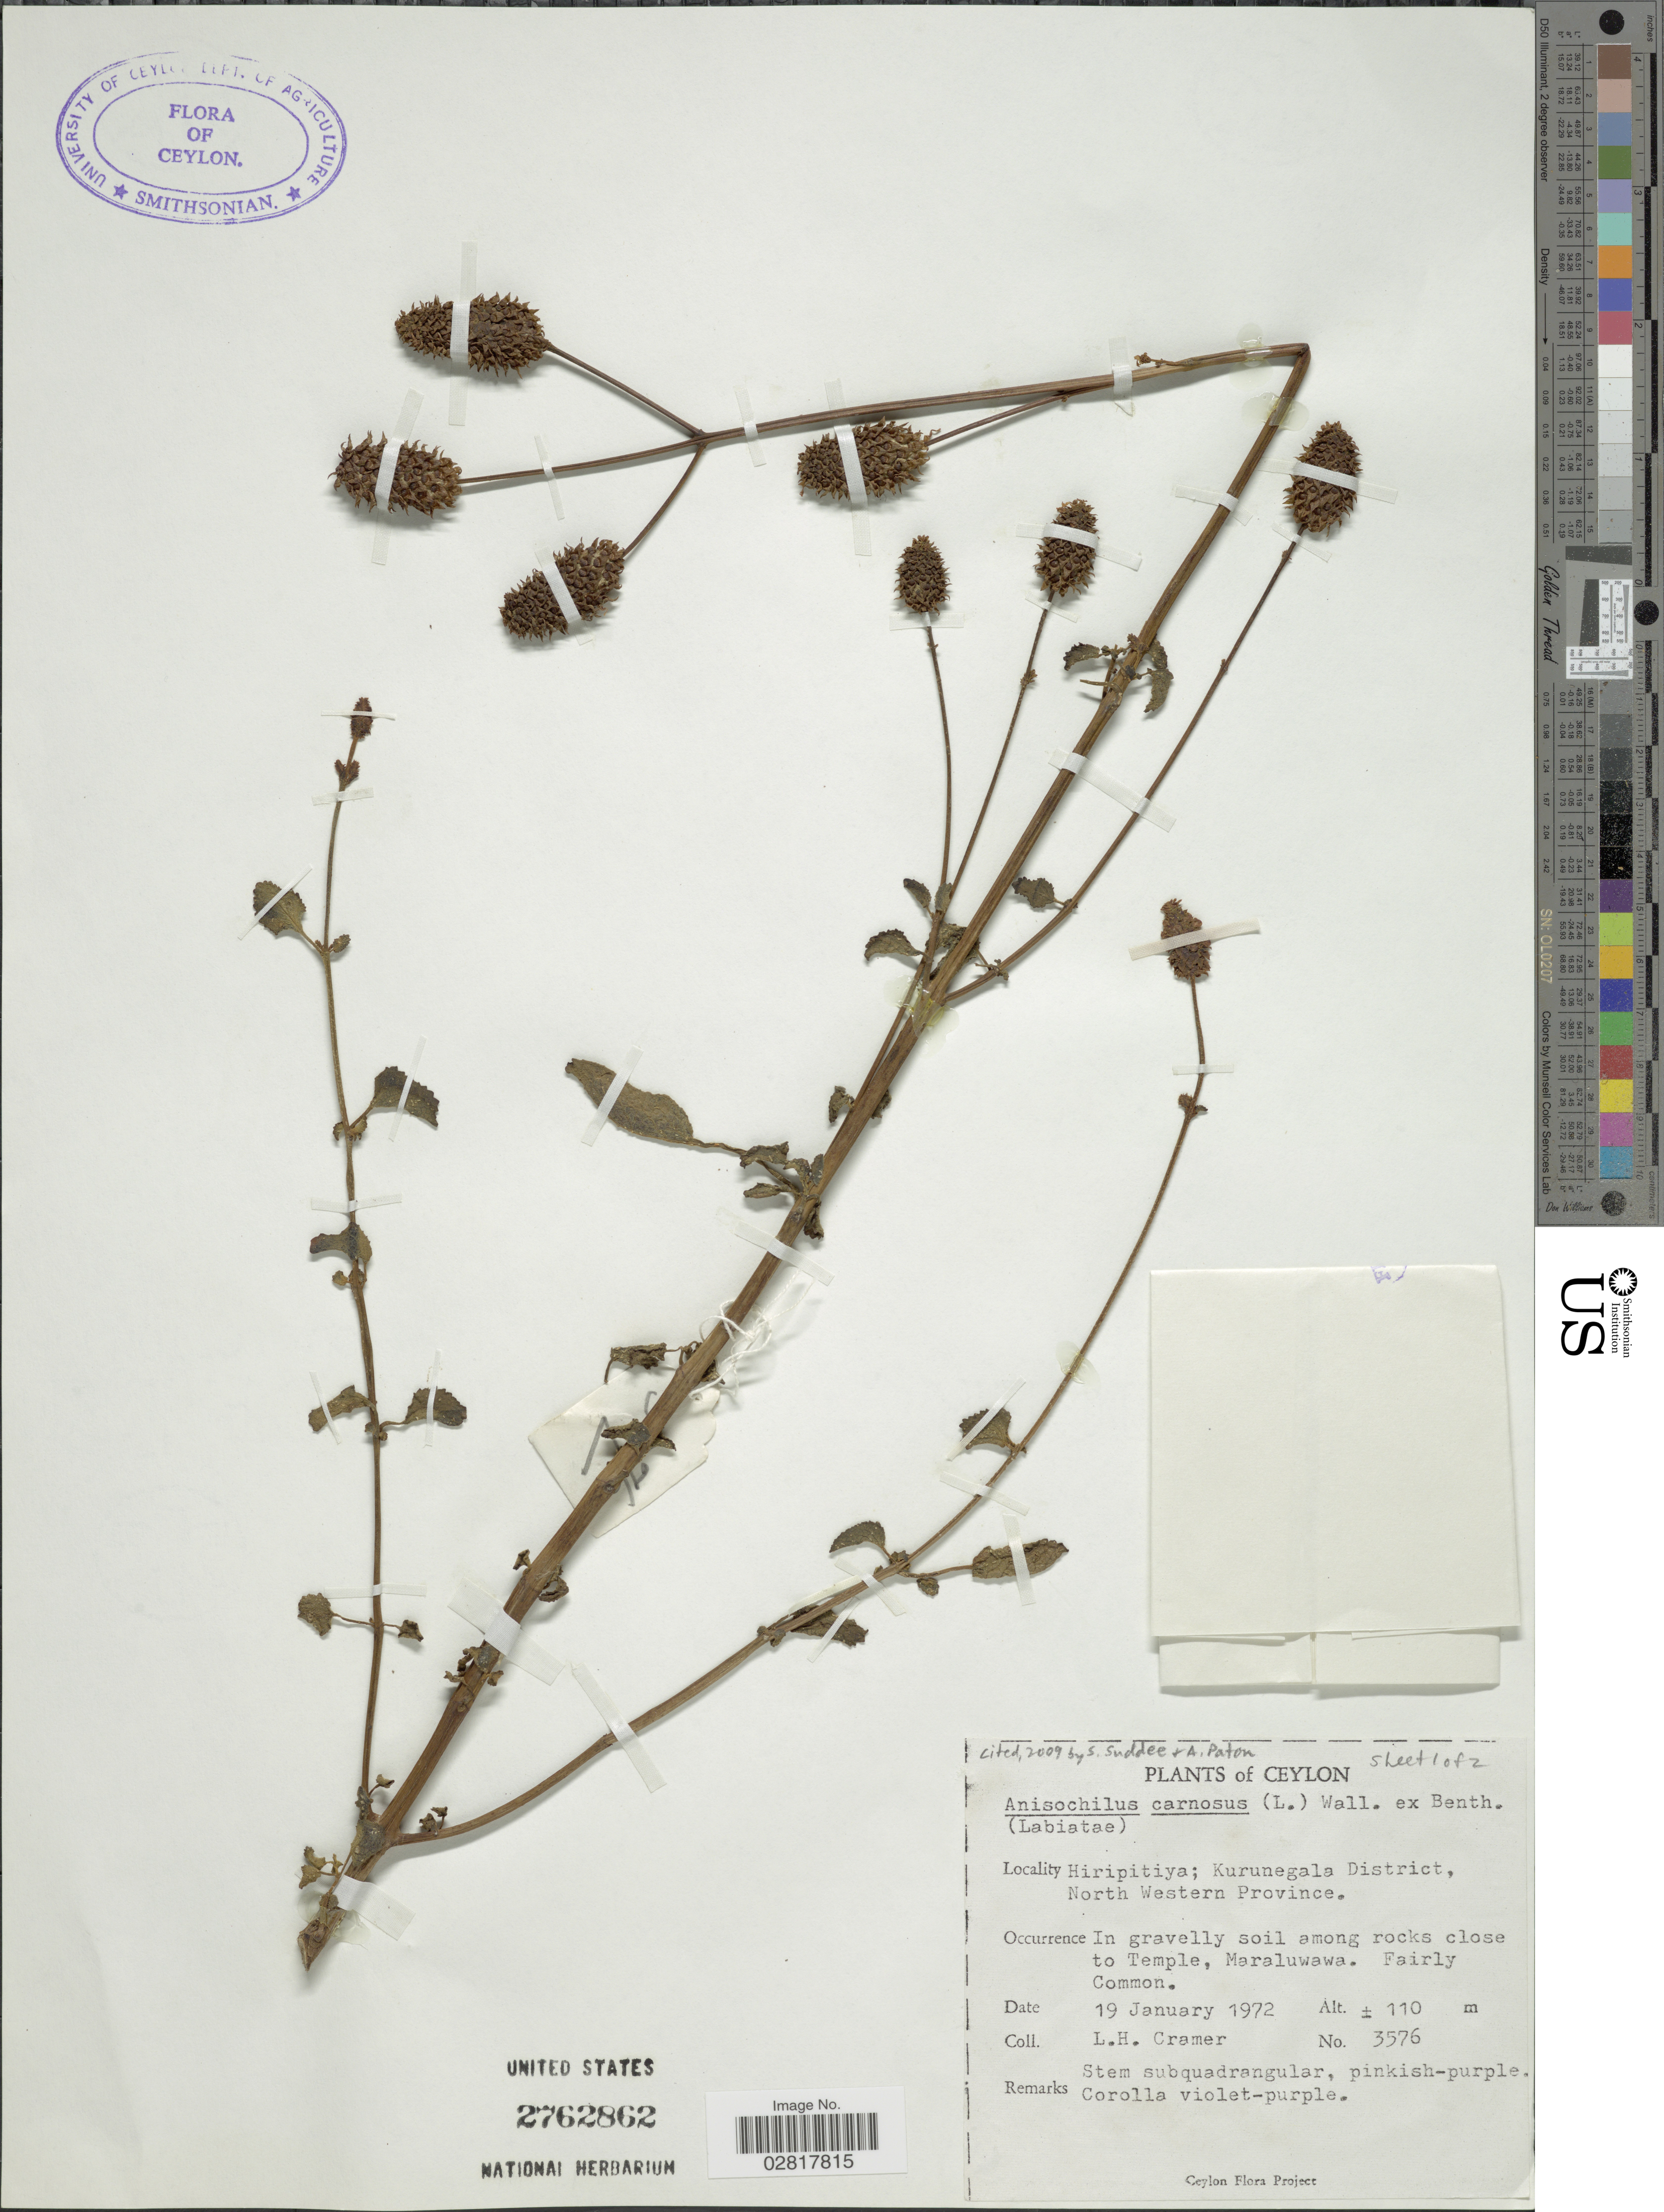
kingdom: Plantae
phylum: Tracheophyta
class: Magnoliopsida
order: Lamiales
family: Lamiaceae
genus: Anisochilus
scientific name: Anisochilus carnosus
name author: (L. f.) Wall. ex Benth.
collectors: L. H. Cramer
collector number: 3576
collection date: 1972-01-19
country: Sri Lanka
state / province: North Western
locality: Ceylon. Hiripitiya; Kurunegala District. In gravelly soil among rocks close to Temple, Maraluwawa.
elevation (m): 110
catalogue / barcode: US 2762862